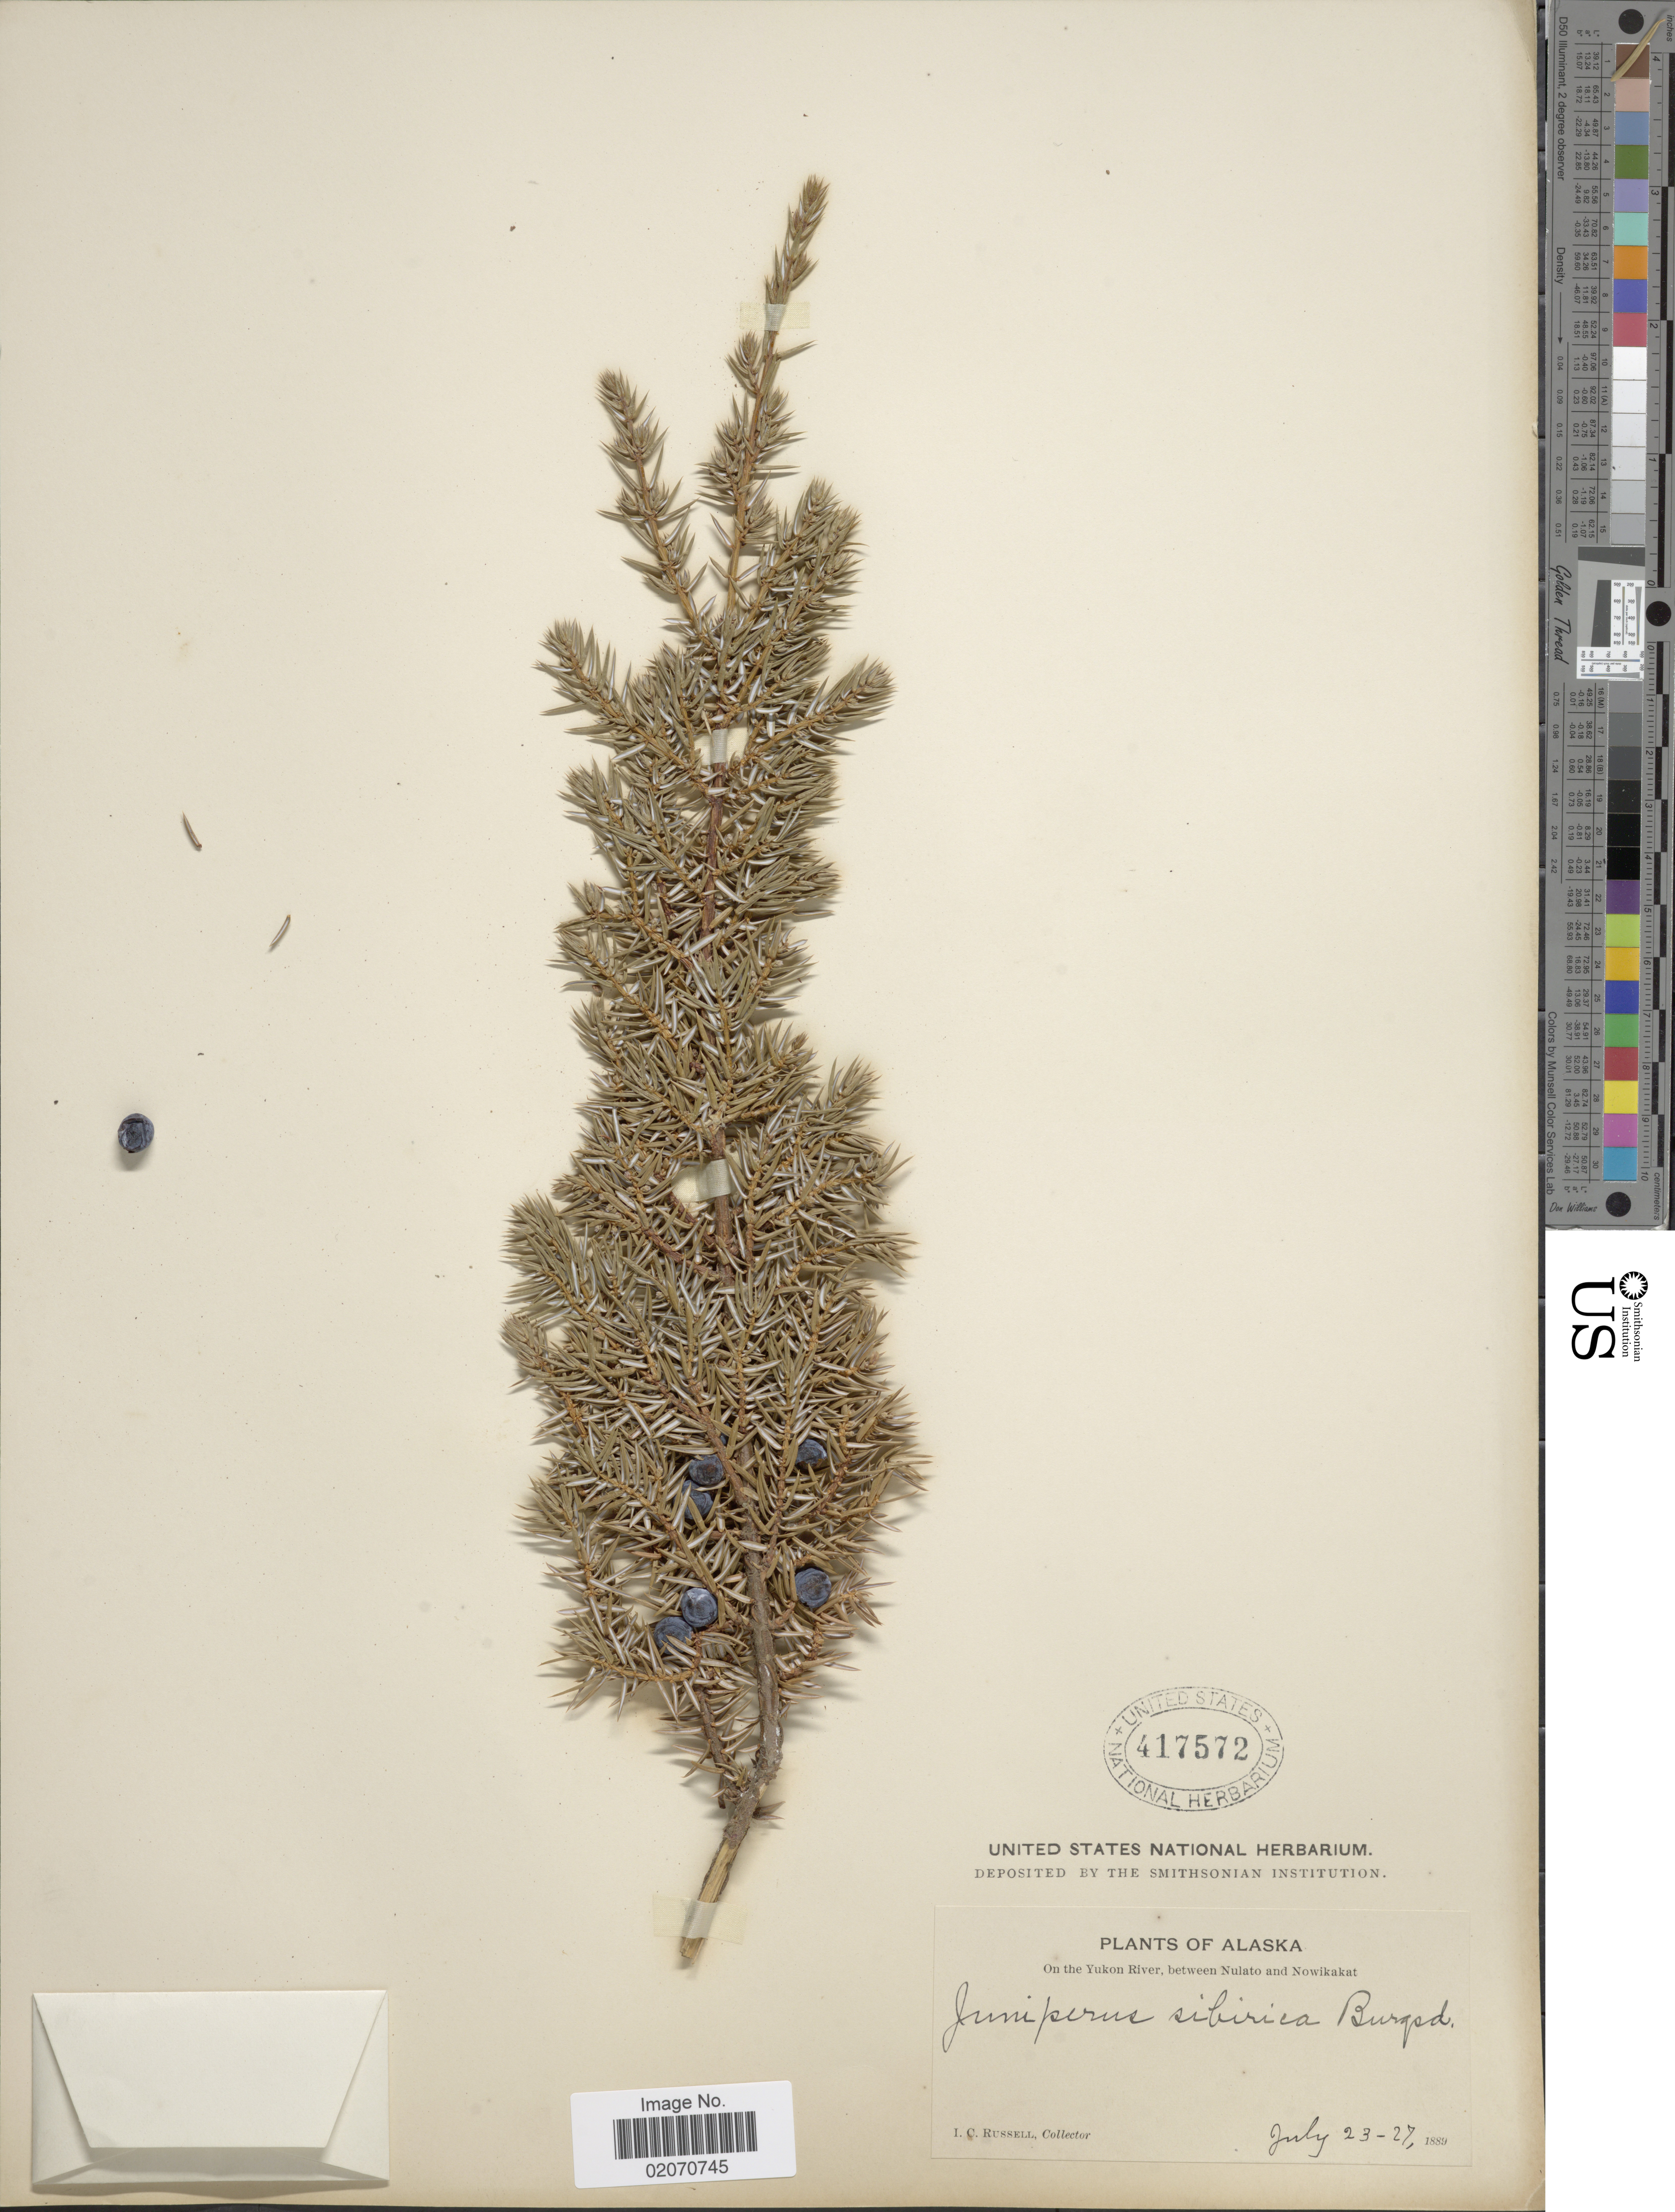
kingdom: Plantae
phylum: Tracheophyta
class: Pinopsida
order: Pinales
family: Cupressaceae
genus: Juniperus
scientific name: Juniperus communis subsp. nana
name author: (Willd.) Syme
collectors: I. C. Russell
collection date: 1889-07-23/1889-07-27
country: United States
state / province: Alaska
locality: On the yukon River, between Nulato and Nowikakat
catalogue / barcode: US 417572